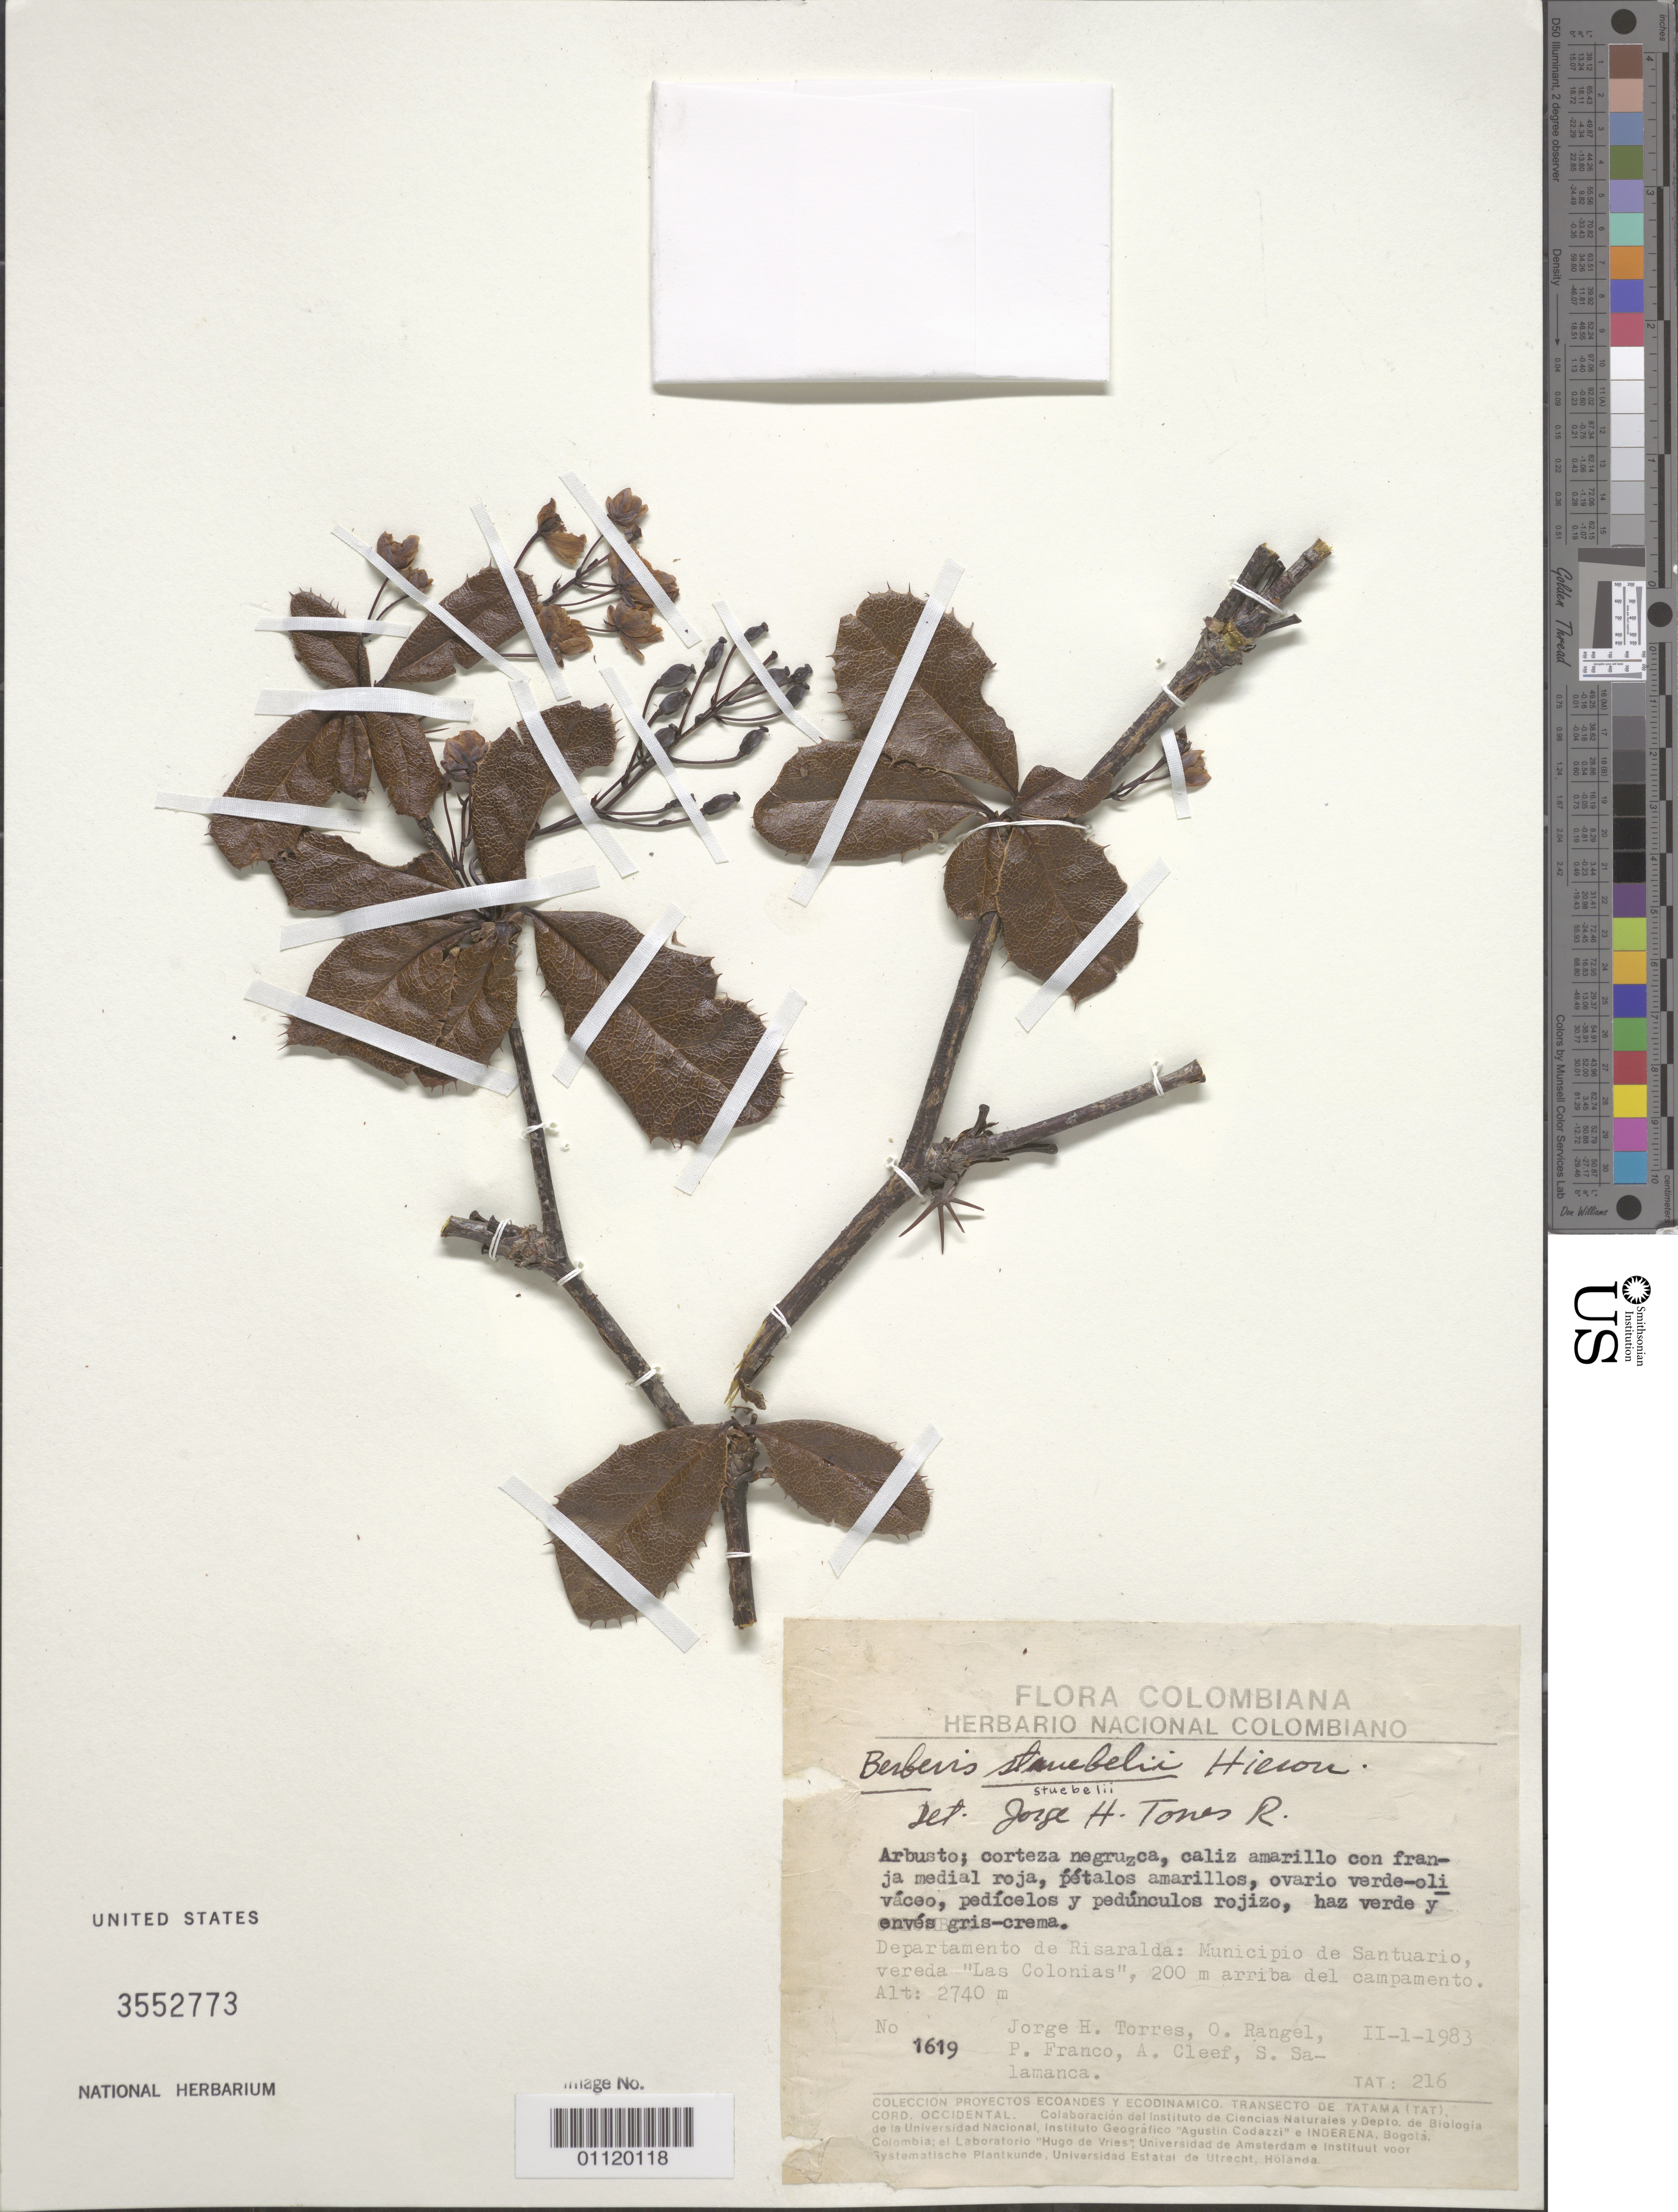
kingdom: Plantae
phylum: Tracheophyta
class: Magnoliopsida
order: Ranunculales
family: Berberidaceae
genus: Berberis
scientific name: Berberis stuebelii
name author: Hieron.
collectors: J. H. Torres, J. O. Rangel Ch., P. Franco, A. M. Cleef & S. Salamanca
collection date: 1983-02-01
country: Colombia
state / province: Risaralda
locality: Municipality of Santuario, path of "Las Colonias," 200 m above the camp.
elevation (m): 2740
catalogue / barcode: US 3552773